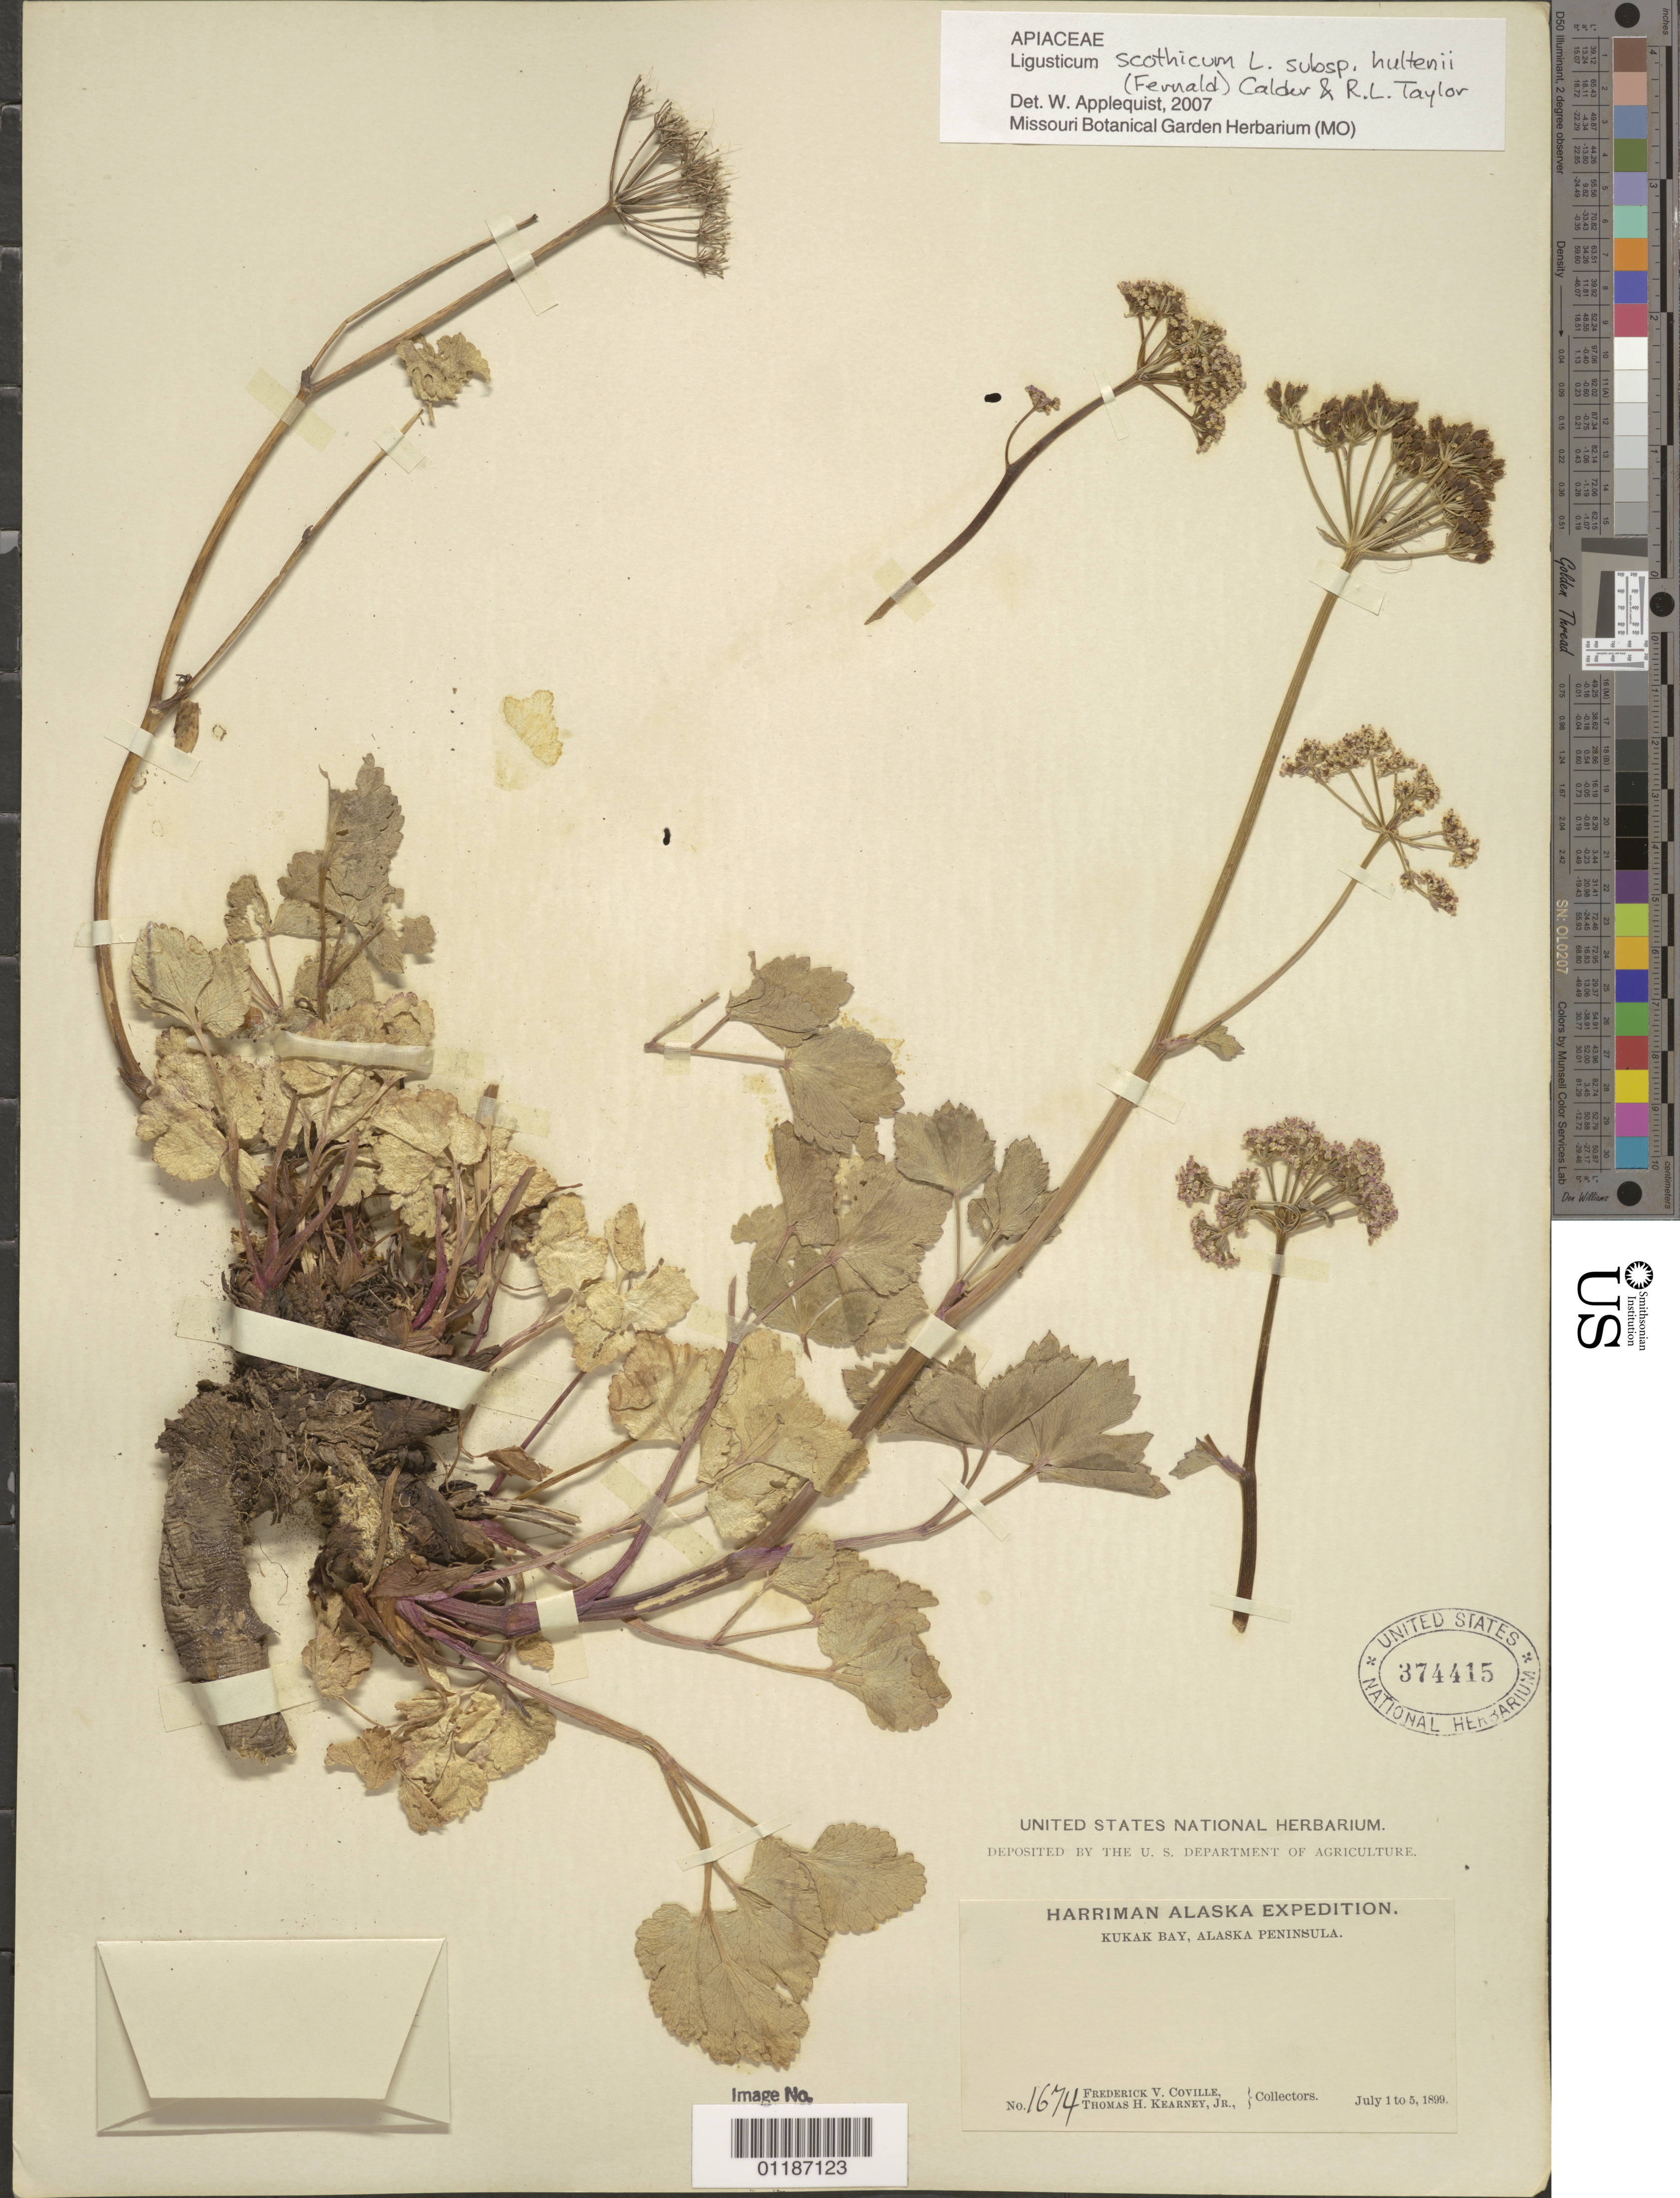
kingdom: Plantae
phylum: Tracheophyta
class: Magnoliopsida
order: Apiales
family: Apiaceae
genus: Ligusticum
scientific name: Ligusticum scoticum subsp. hultenii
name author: (Fernald) Calder & Roy L. Taylor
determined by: Applequist, W. L.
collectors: F. V. Coville & T. H. Kearney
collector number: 1674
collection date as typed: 01 Jul 1899 to 05 Jul 1899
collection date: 1899-07-01/1899-07-05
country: United States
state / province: Alaska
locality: Kukak Bay, Alaska Peninsula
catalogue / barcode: US 374415